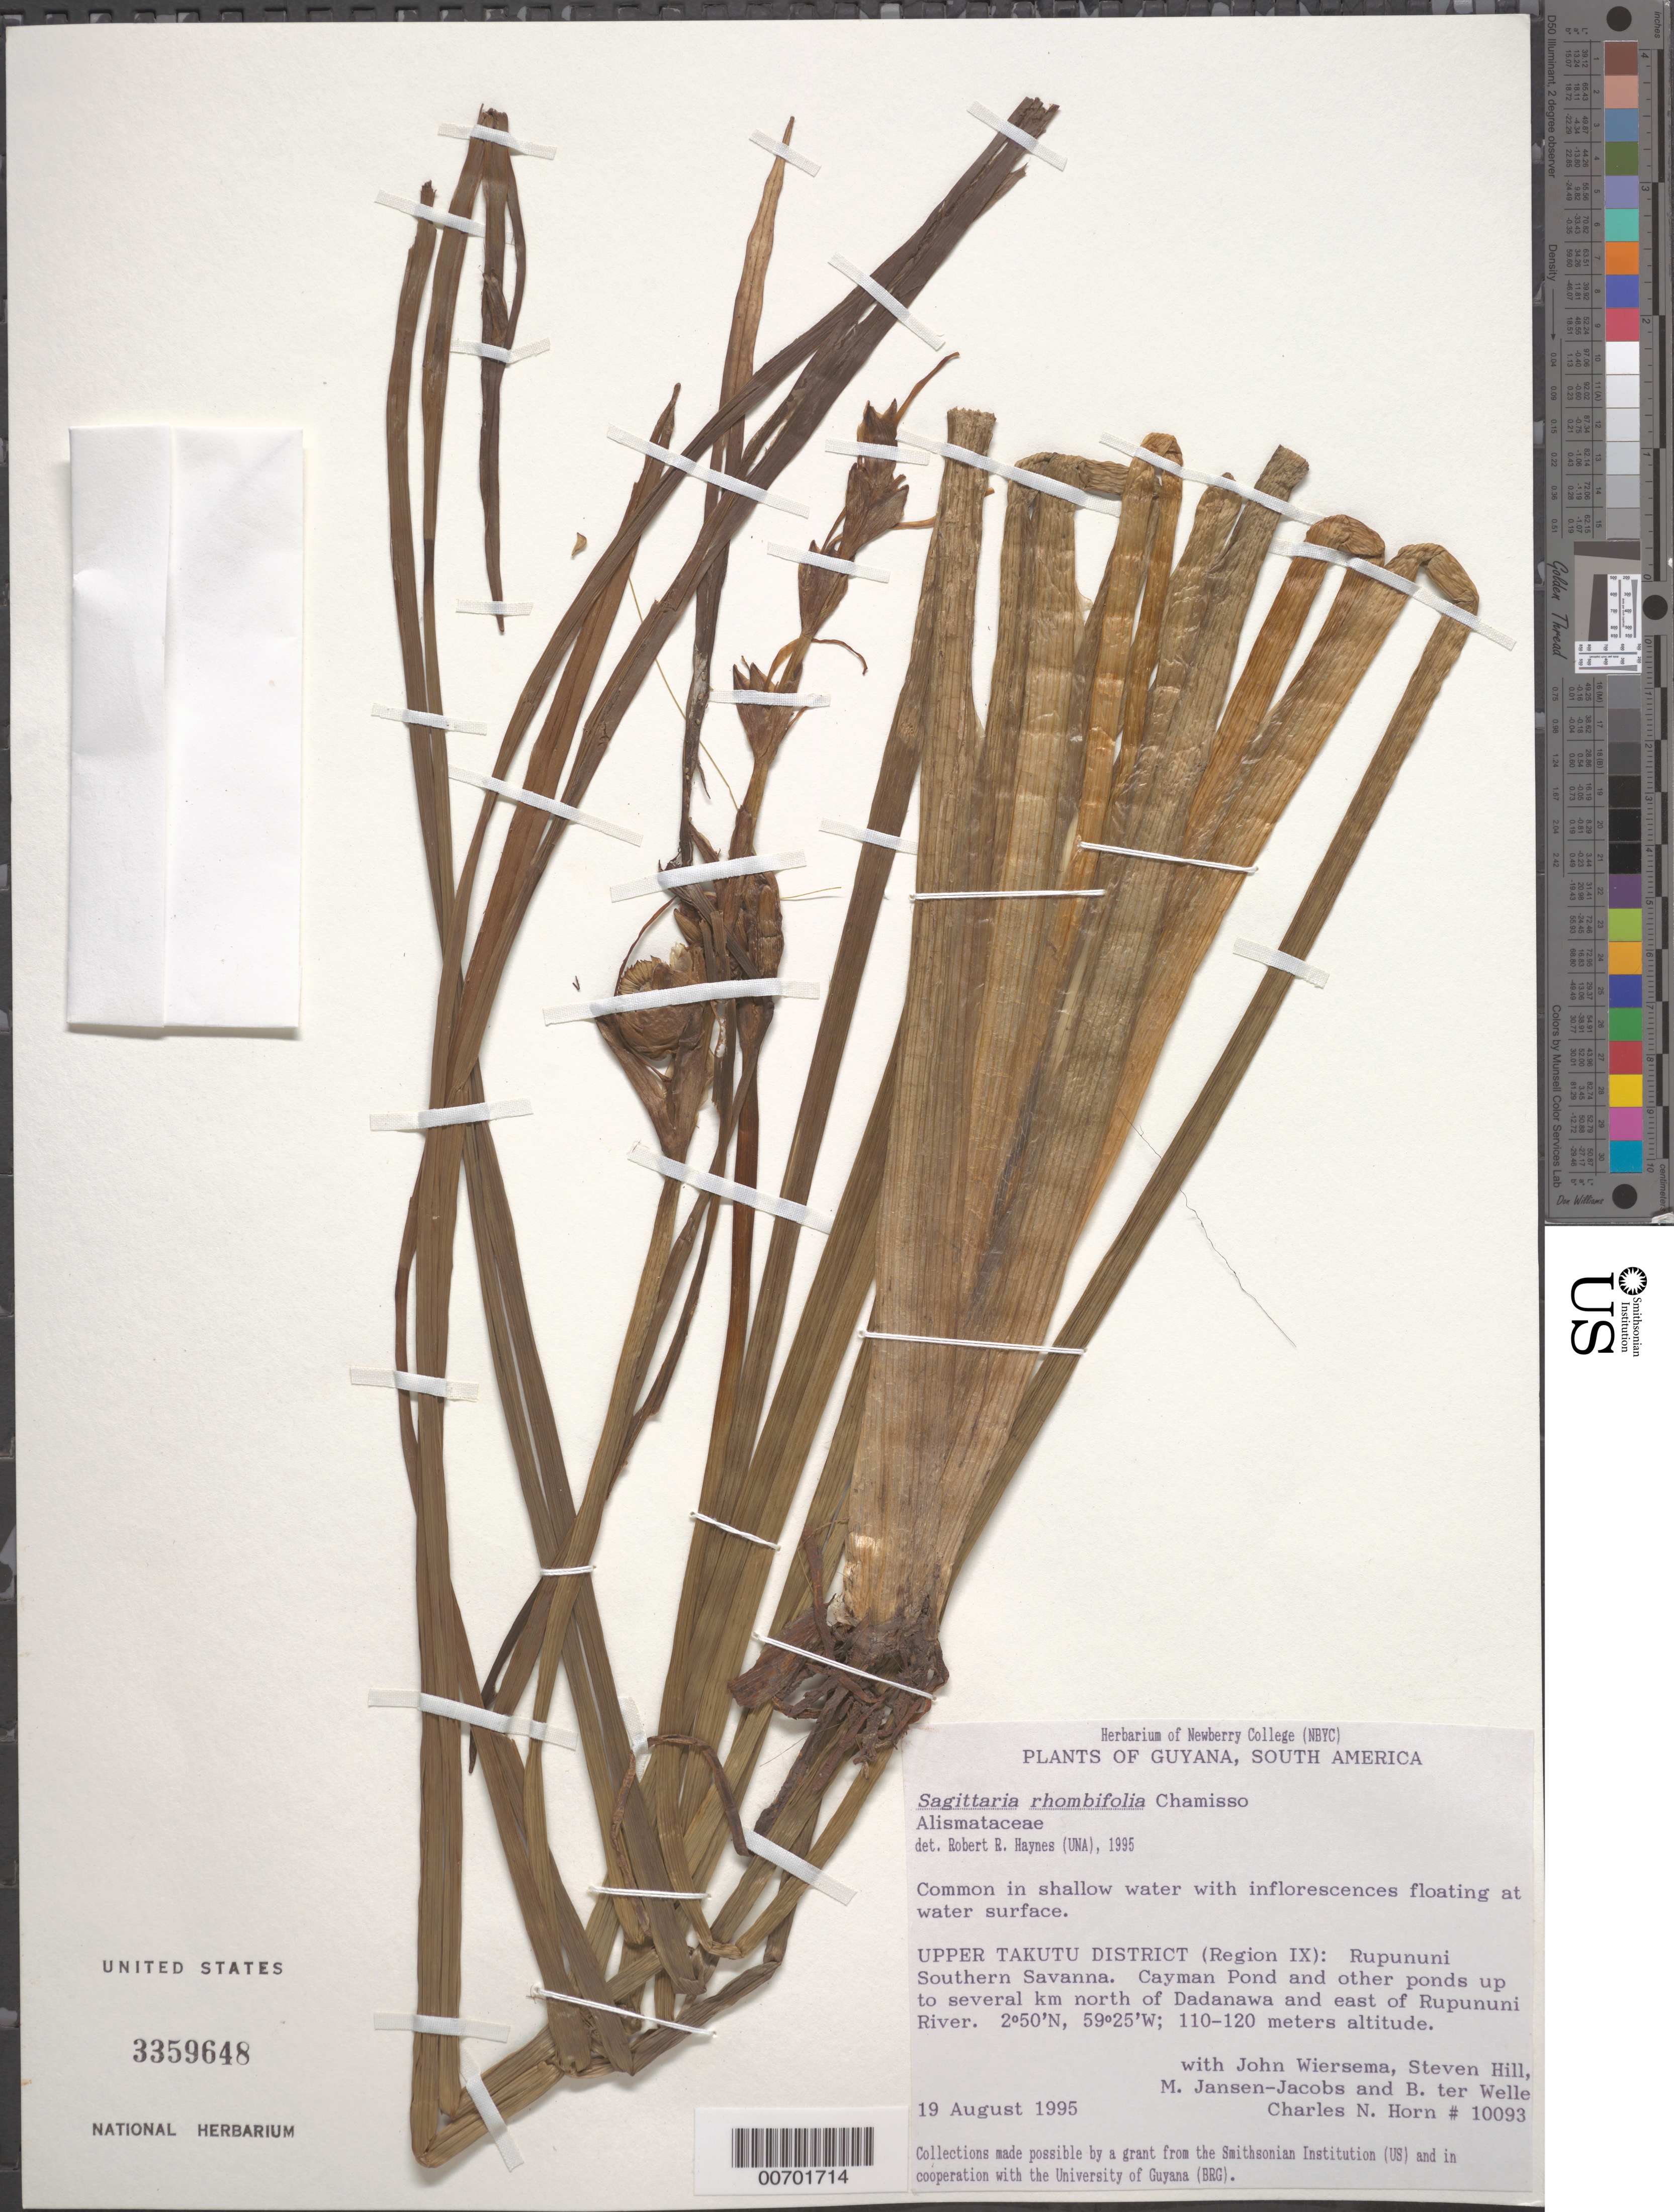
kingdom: Plantae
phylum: Tracheophyta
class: Liliopsida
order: Alismatales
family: Alismataceae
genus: Sagittaria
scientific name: Sagittaria rhombifolia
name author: Cham.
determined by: Haynes, R. R.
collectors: C. N. Horn, J. H. Wiersema, S. Hill, Kimp, F. M. G. J. (Determiner), Jansen-Jacobs, M. J., (U), Nationaal Herbarium Nederland, Utrecht University branch (Determiner) & B. Welle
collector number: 10093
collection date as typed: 19-Aug-95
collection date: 1995-08-19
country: Guyana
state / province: U. Takutu-U. Essequibo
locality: Rupununi Southern Savanna, Cayman Pond and other ponds up to several km north of Dadanawa and east of Rupununi River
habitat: Shallow water in ponds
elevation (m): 110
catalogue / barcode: US 3359648